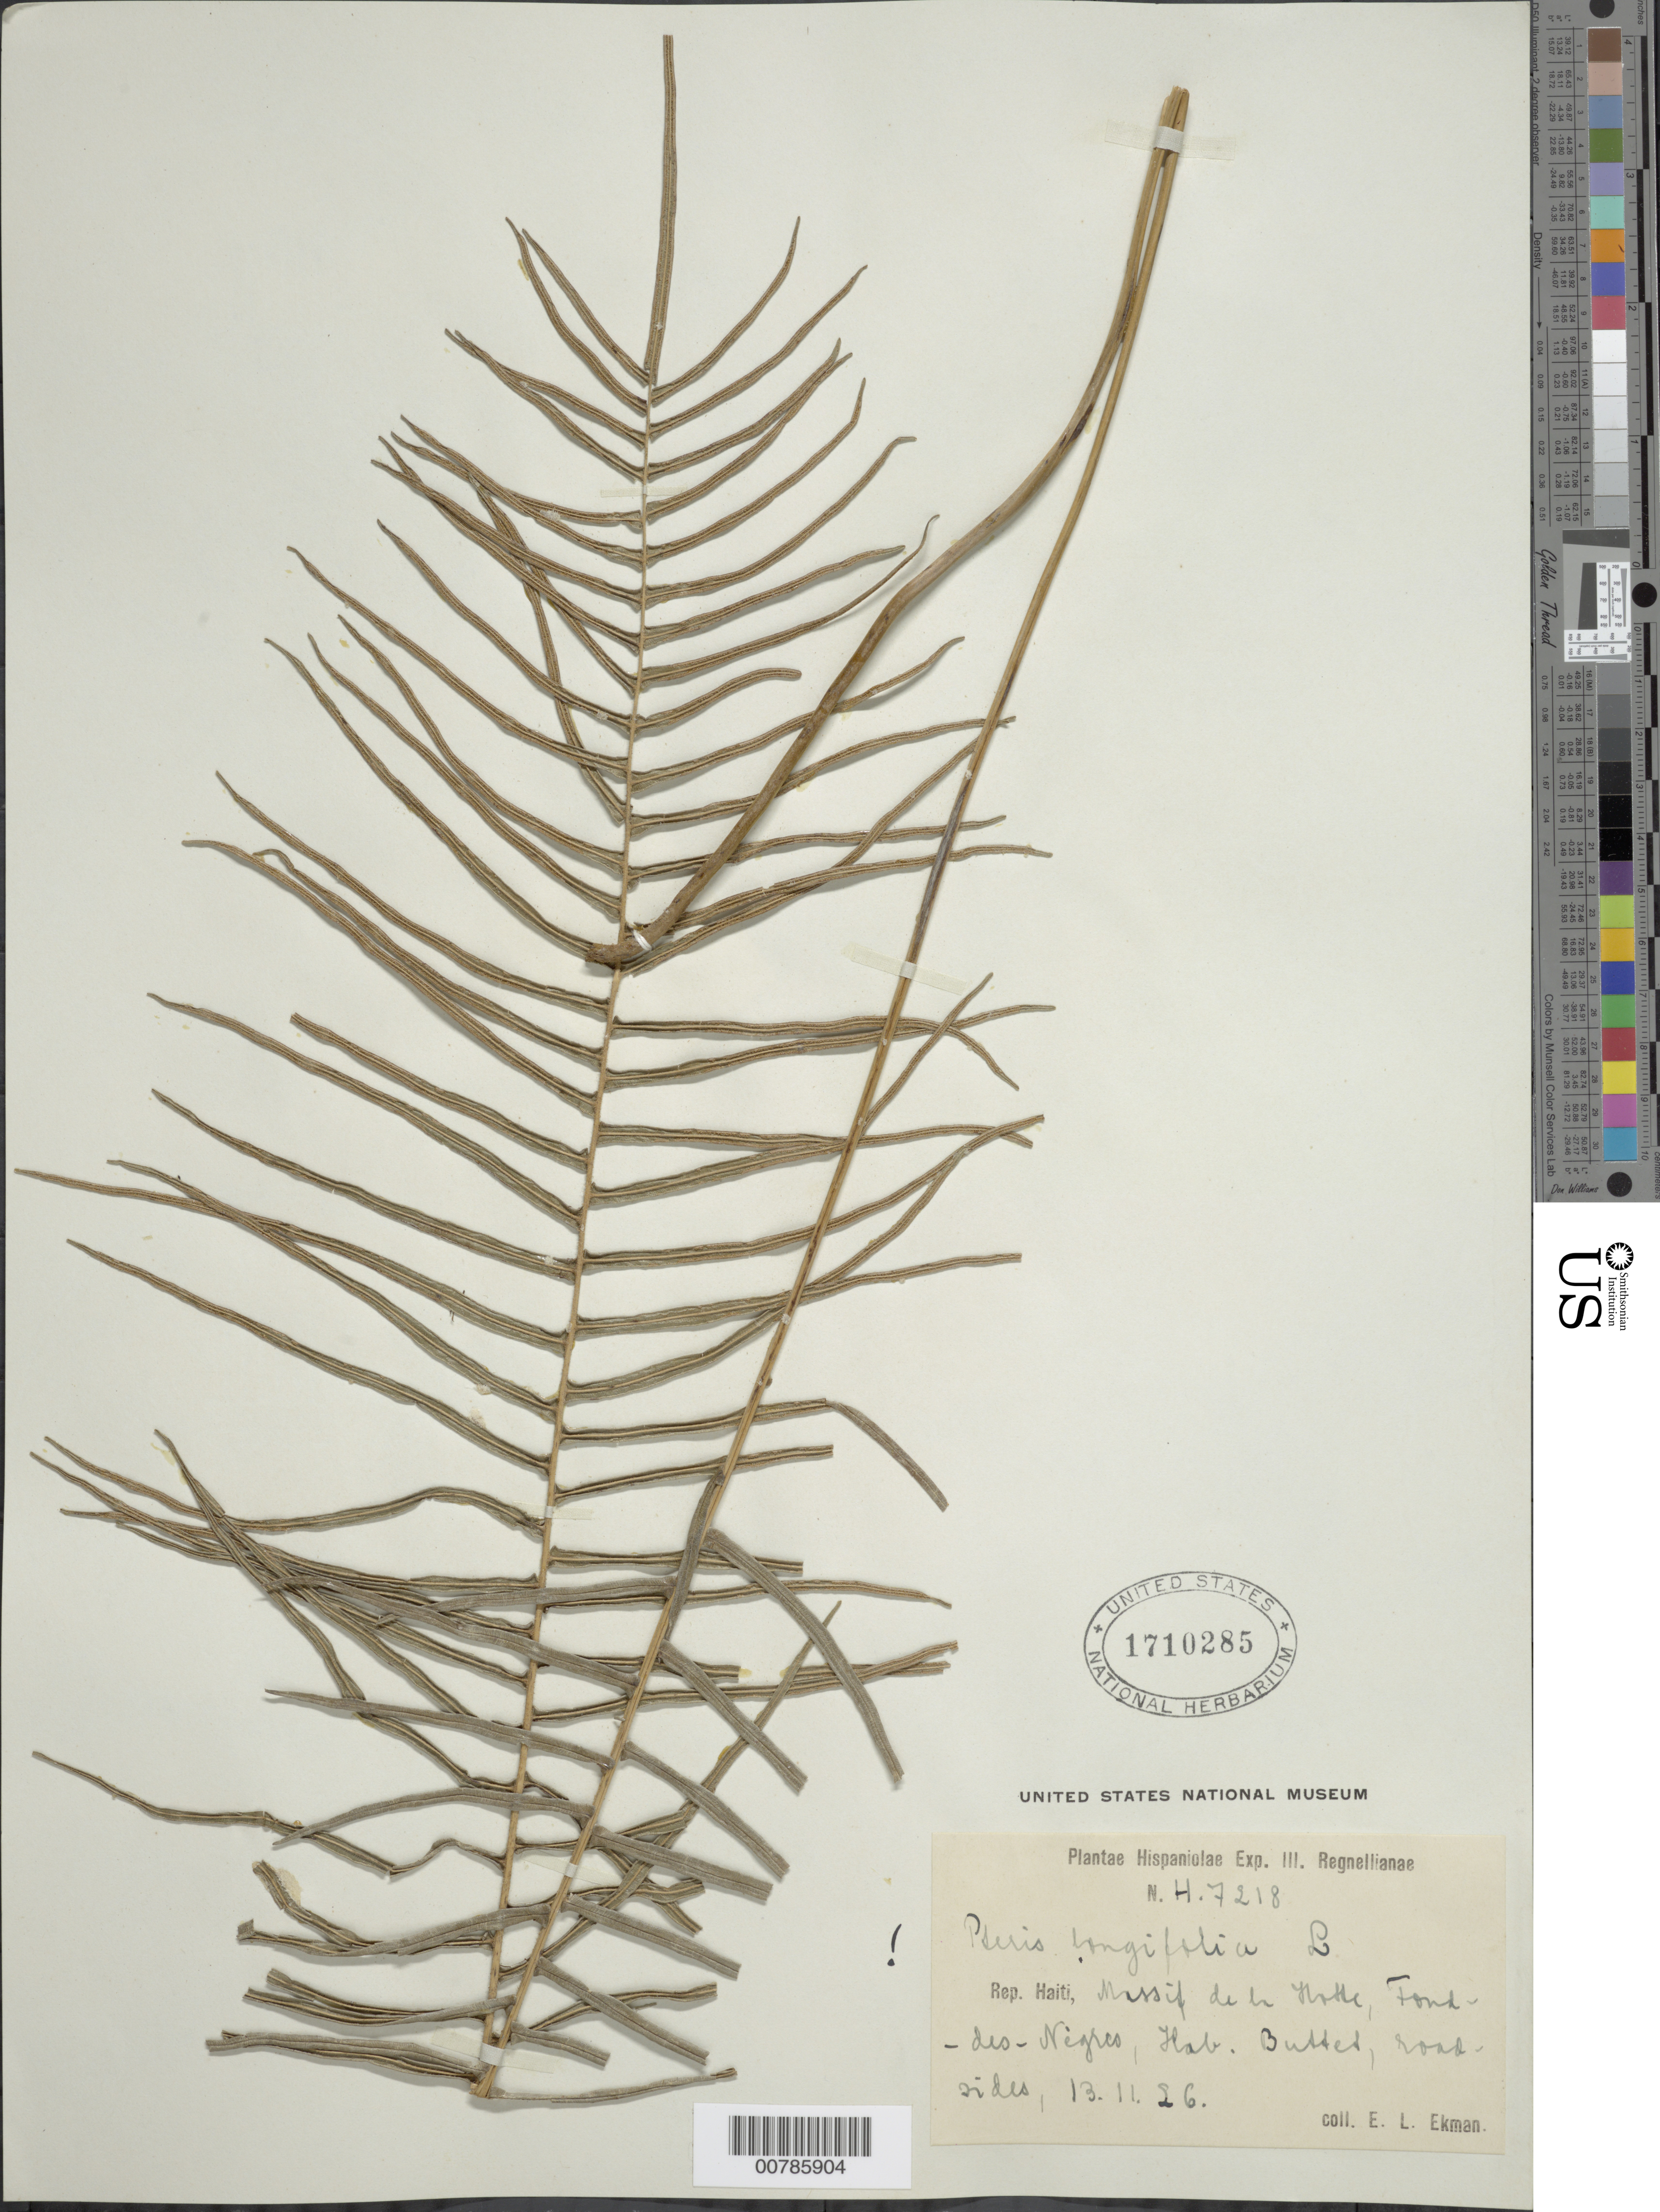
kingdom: Plantae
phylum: Tracheophyta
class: Polypodiopsida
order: Polypodiales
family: Pteridaceae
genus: Pteris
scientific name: Pteris longifolia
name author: L.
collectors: E. L. Ekman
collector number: H 7218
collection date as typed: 13 Nov 1926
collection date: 1926-11-13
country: Haiti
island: Hispaniola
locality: Massif de la Notte, Fon-des-Nègres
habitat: Buttes, roadsides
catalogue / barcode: US 1710285